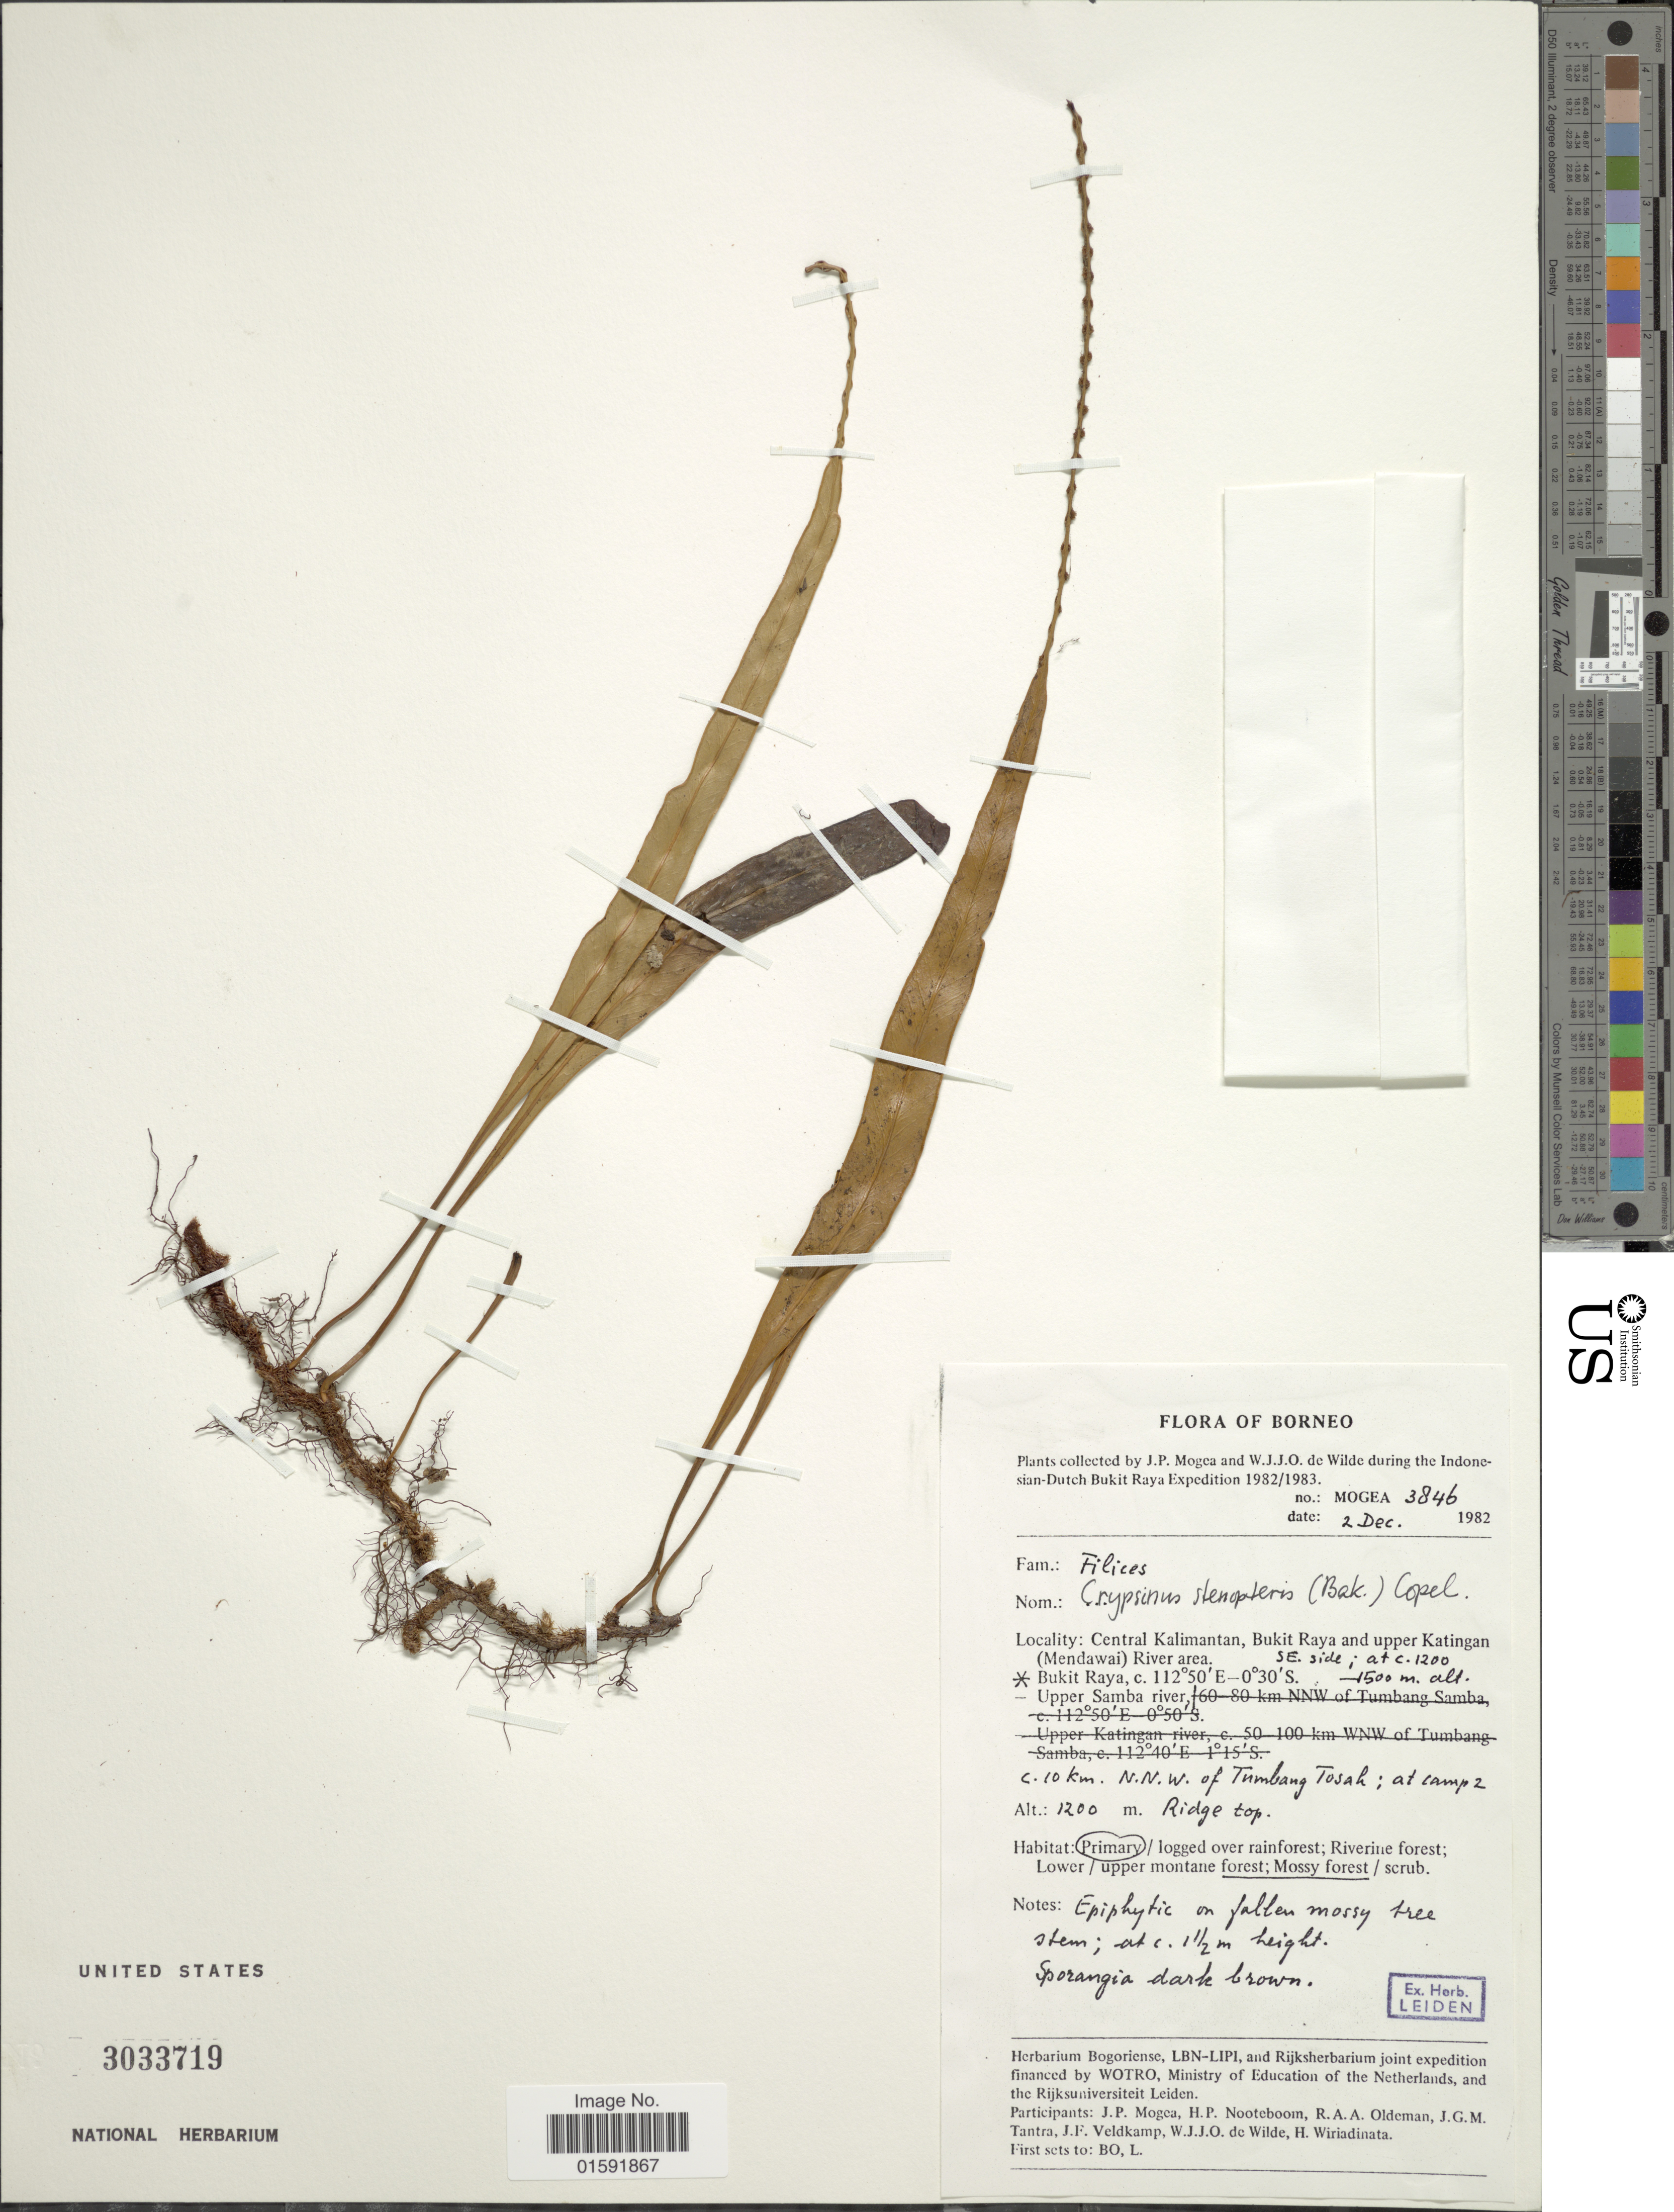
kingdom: Plantae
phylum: Tracheophyta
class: Polypodiopsida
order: Polypodiales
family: Polypodiaceae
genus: Selliguea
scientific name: Selliguea soridens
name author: (Hook.) Hovenkamp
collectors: J. Mogea & W. J. de Wilde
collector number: MOGEA 3846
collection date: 1982-12-02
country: Indonesia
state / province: Kalimantan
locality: Central Kalimantan, Bukit Raya and upper Katingan (Mendawai) River Area, Bukit Raya, Upper Samba river, c. 10 km N.N.W. of Tumbang Tosah, at camp 2, Indonesian-Dutch Expedition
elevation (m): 1200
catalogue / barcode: US 3033719